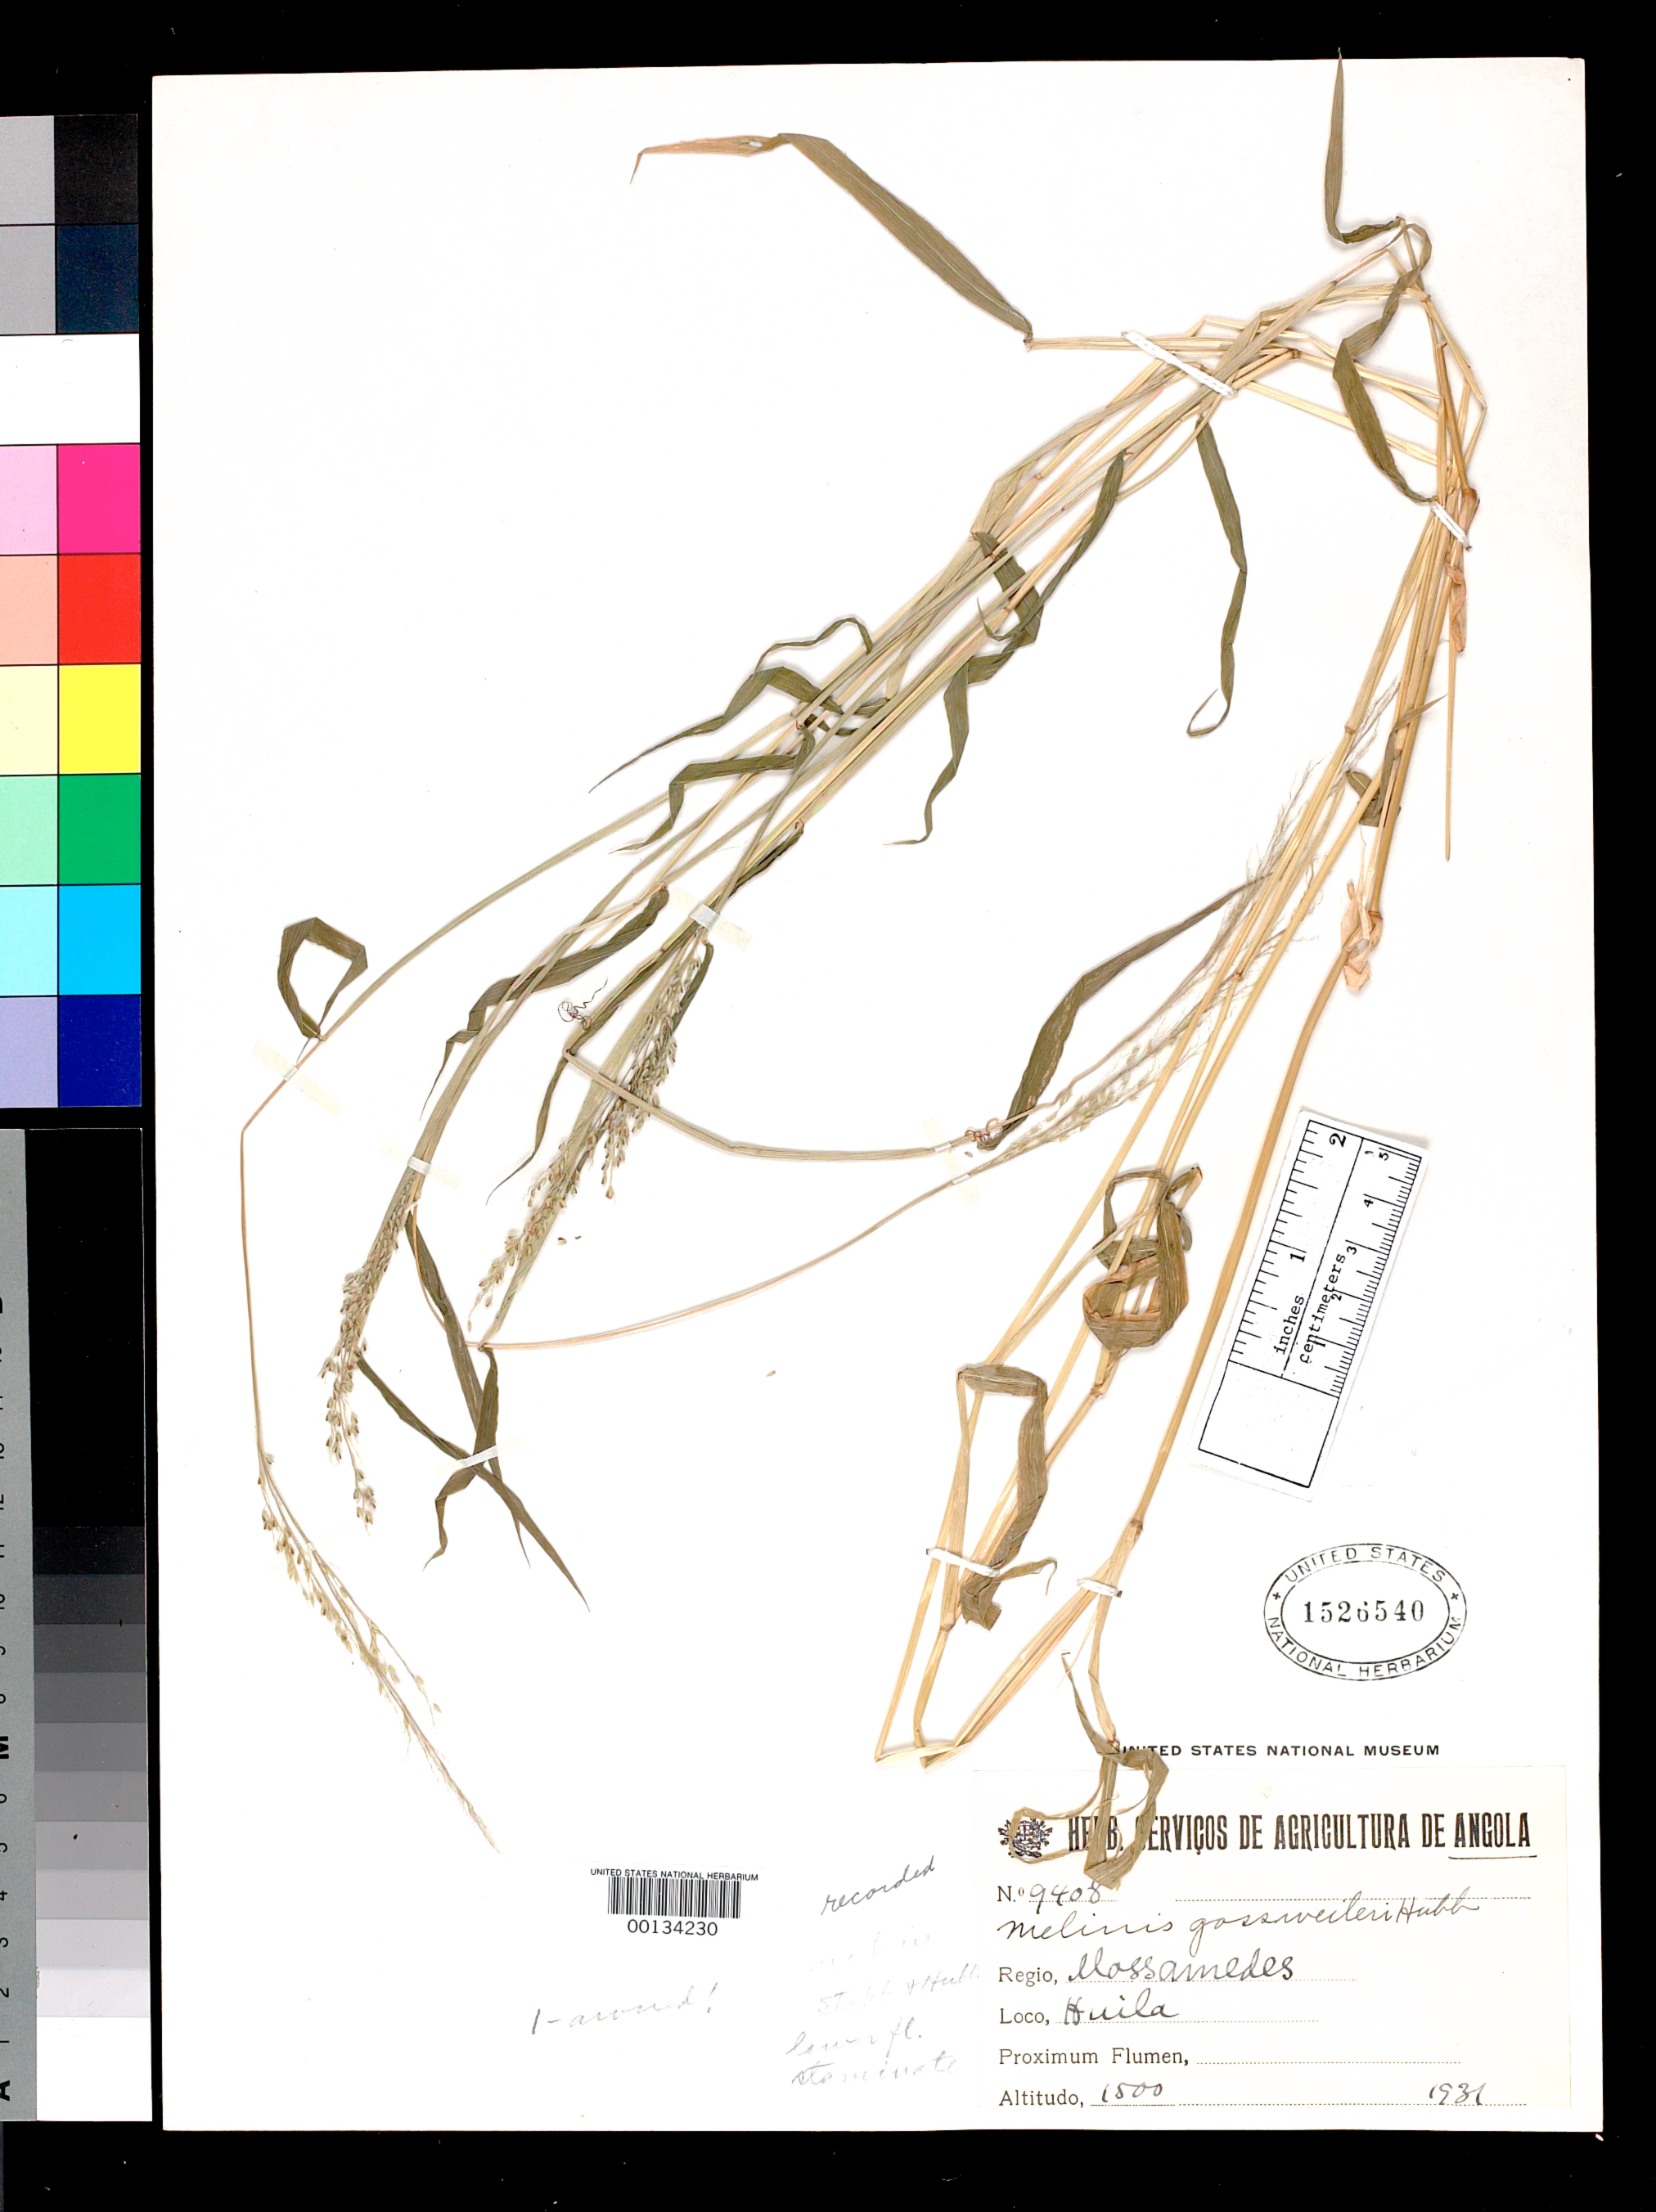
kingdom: Plantae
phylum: Tracheophyta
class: Liliopsida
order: Poales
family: Poaceae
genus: Melinis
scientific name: Melinis gossweileri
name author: C.E. Hubb.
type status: Isotype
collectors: J. Gossweiler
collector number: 9408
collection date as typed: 1931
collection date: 1931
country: Angola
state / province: Huíla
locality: Mossamedes Huilla.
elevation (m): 1500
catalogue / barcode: US 1526540